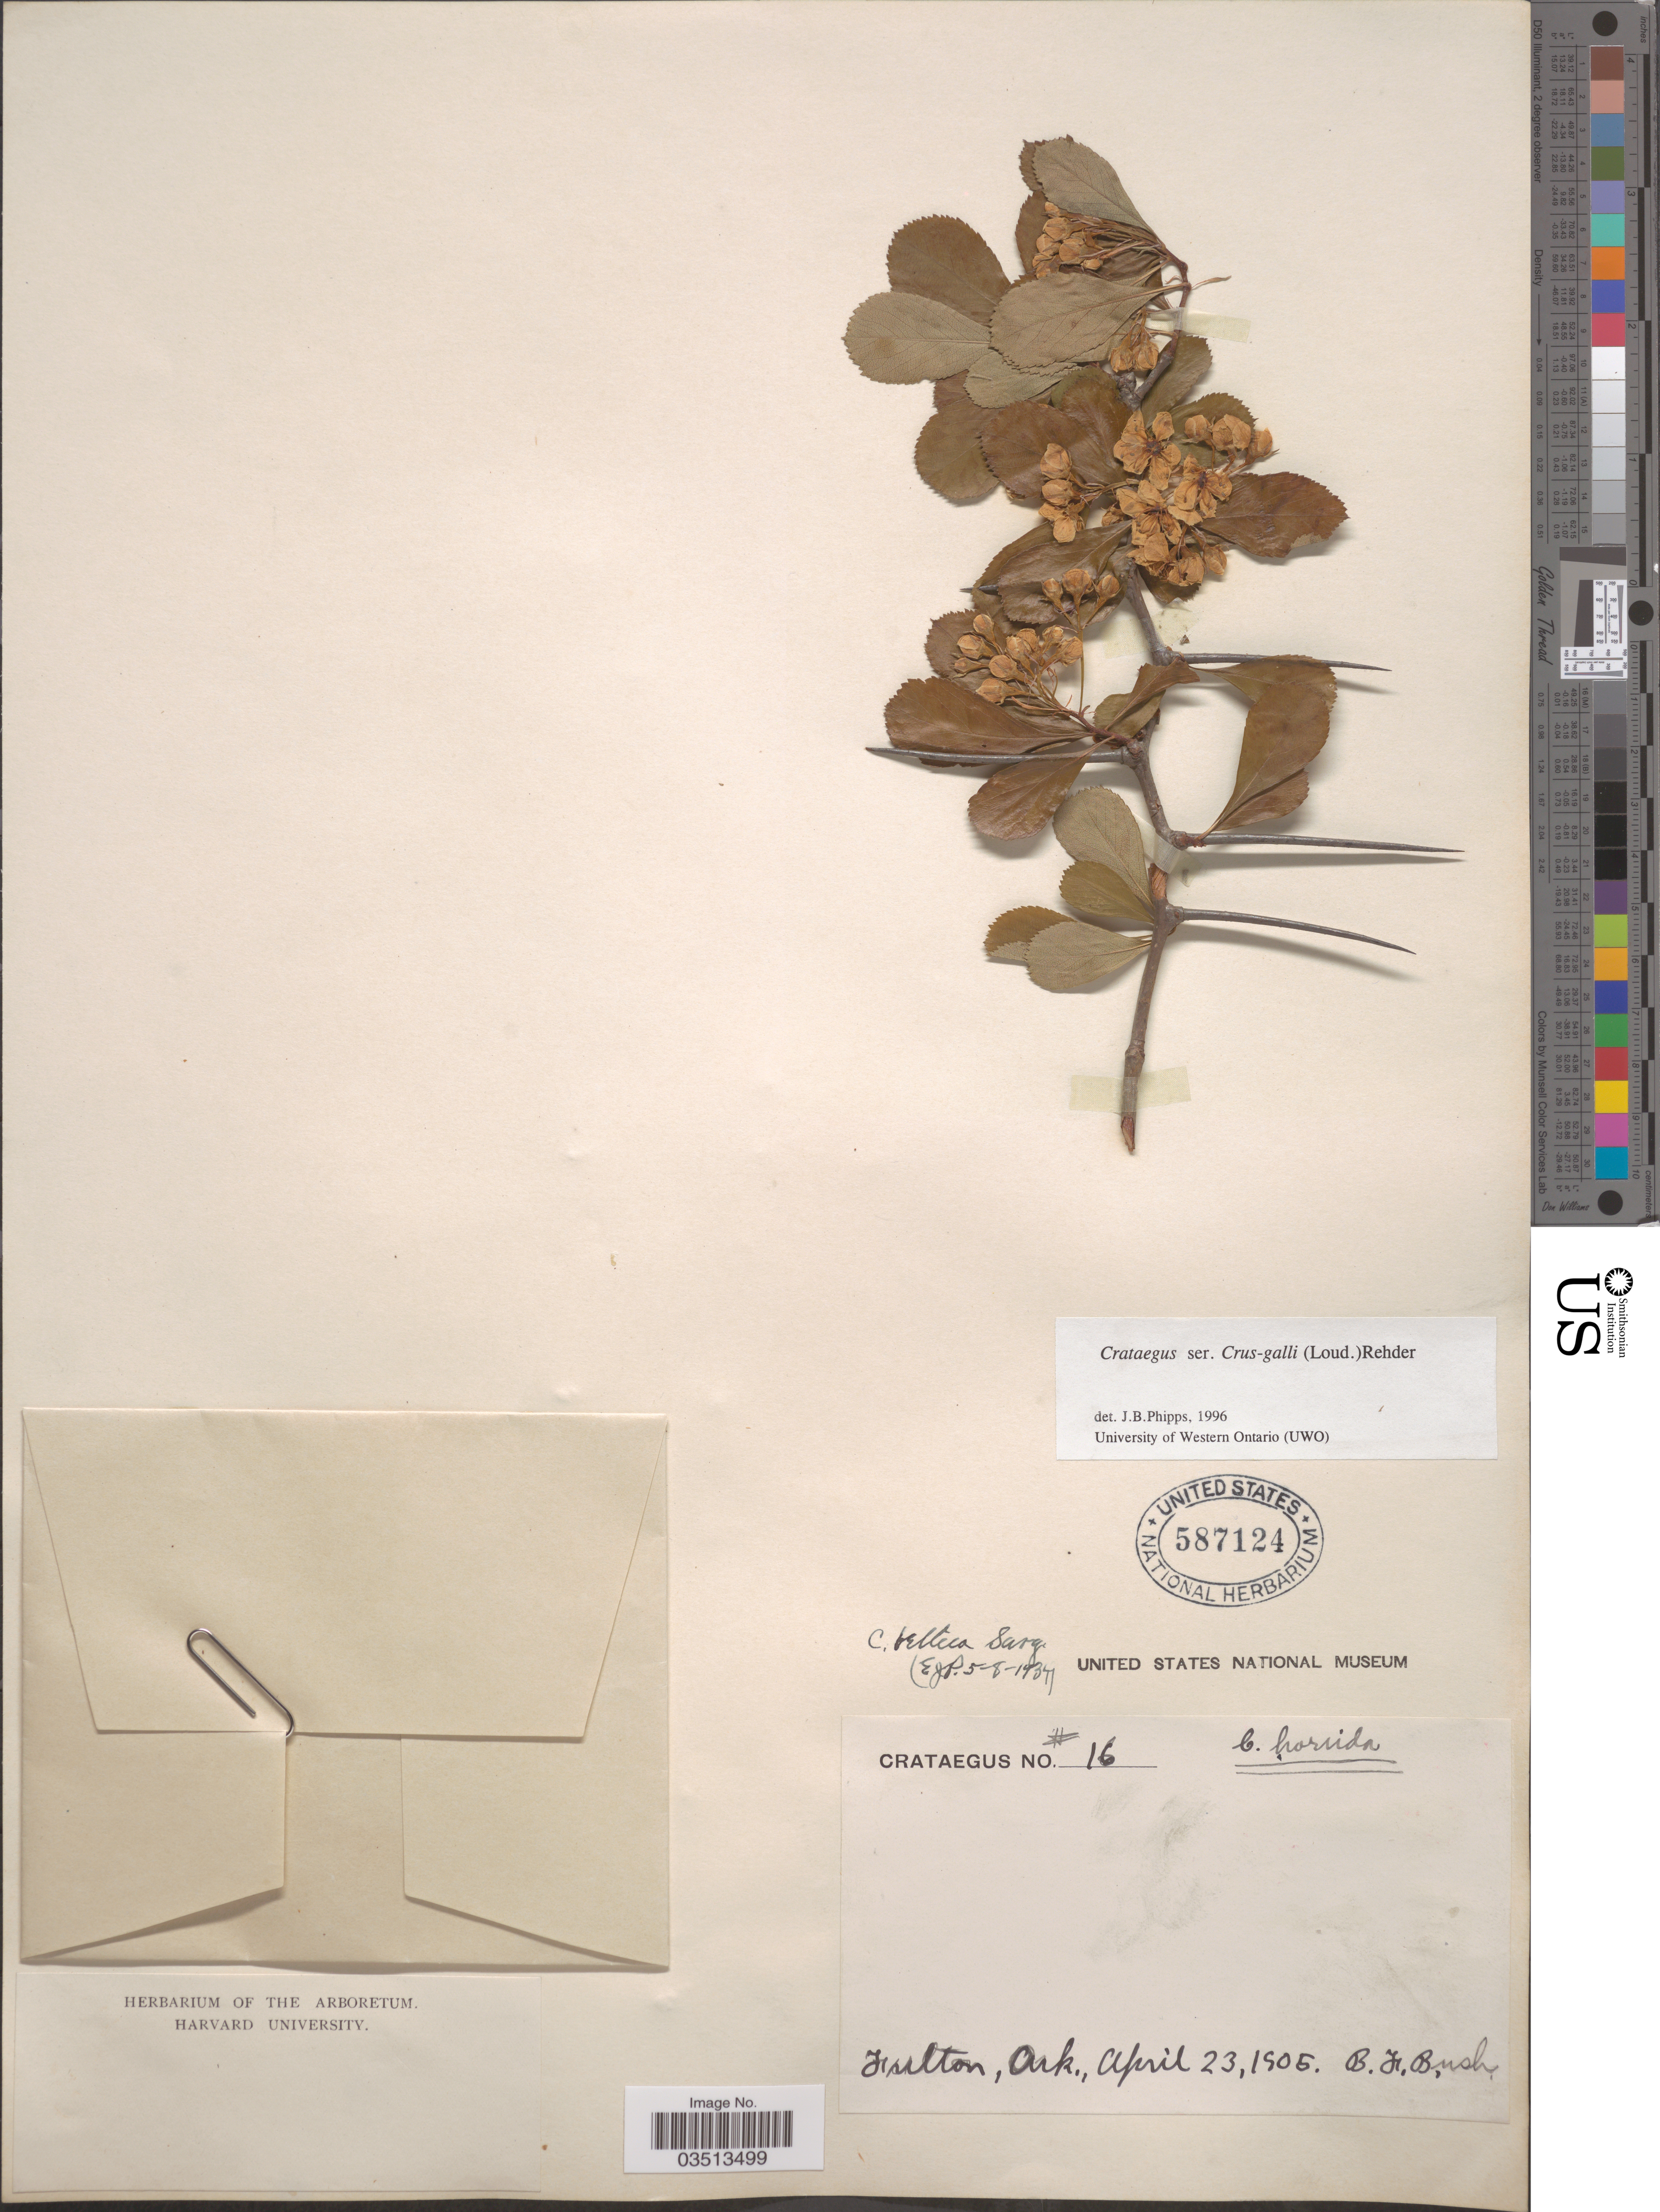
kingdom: Plantae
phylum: Tracheophyta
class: Magnoliopsida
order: Rosales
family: Rosaceae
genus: Crataegus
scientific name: Crataegus berberifolia var. engelmannii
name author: Eggl.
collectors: B. F. Bush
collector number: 16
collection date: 1905-04-23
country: United States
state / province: Arkansas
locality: Fulton.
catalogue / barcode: US 587124